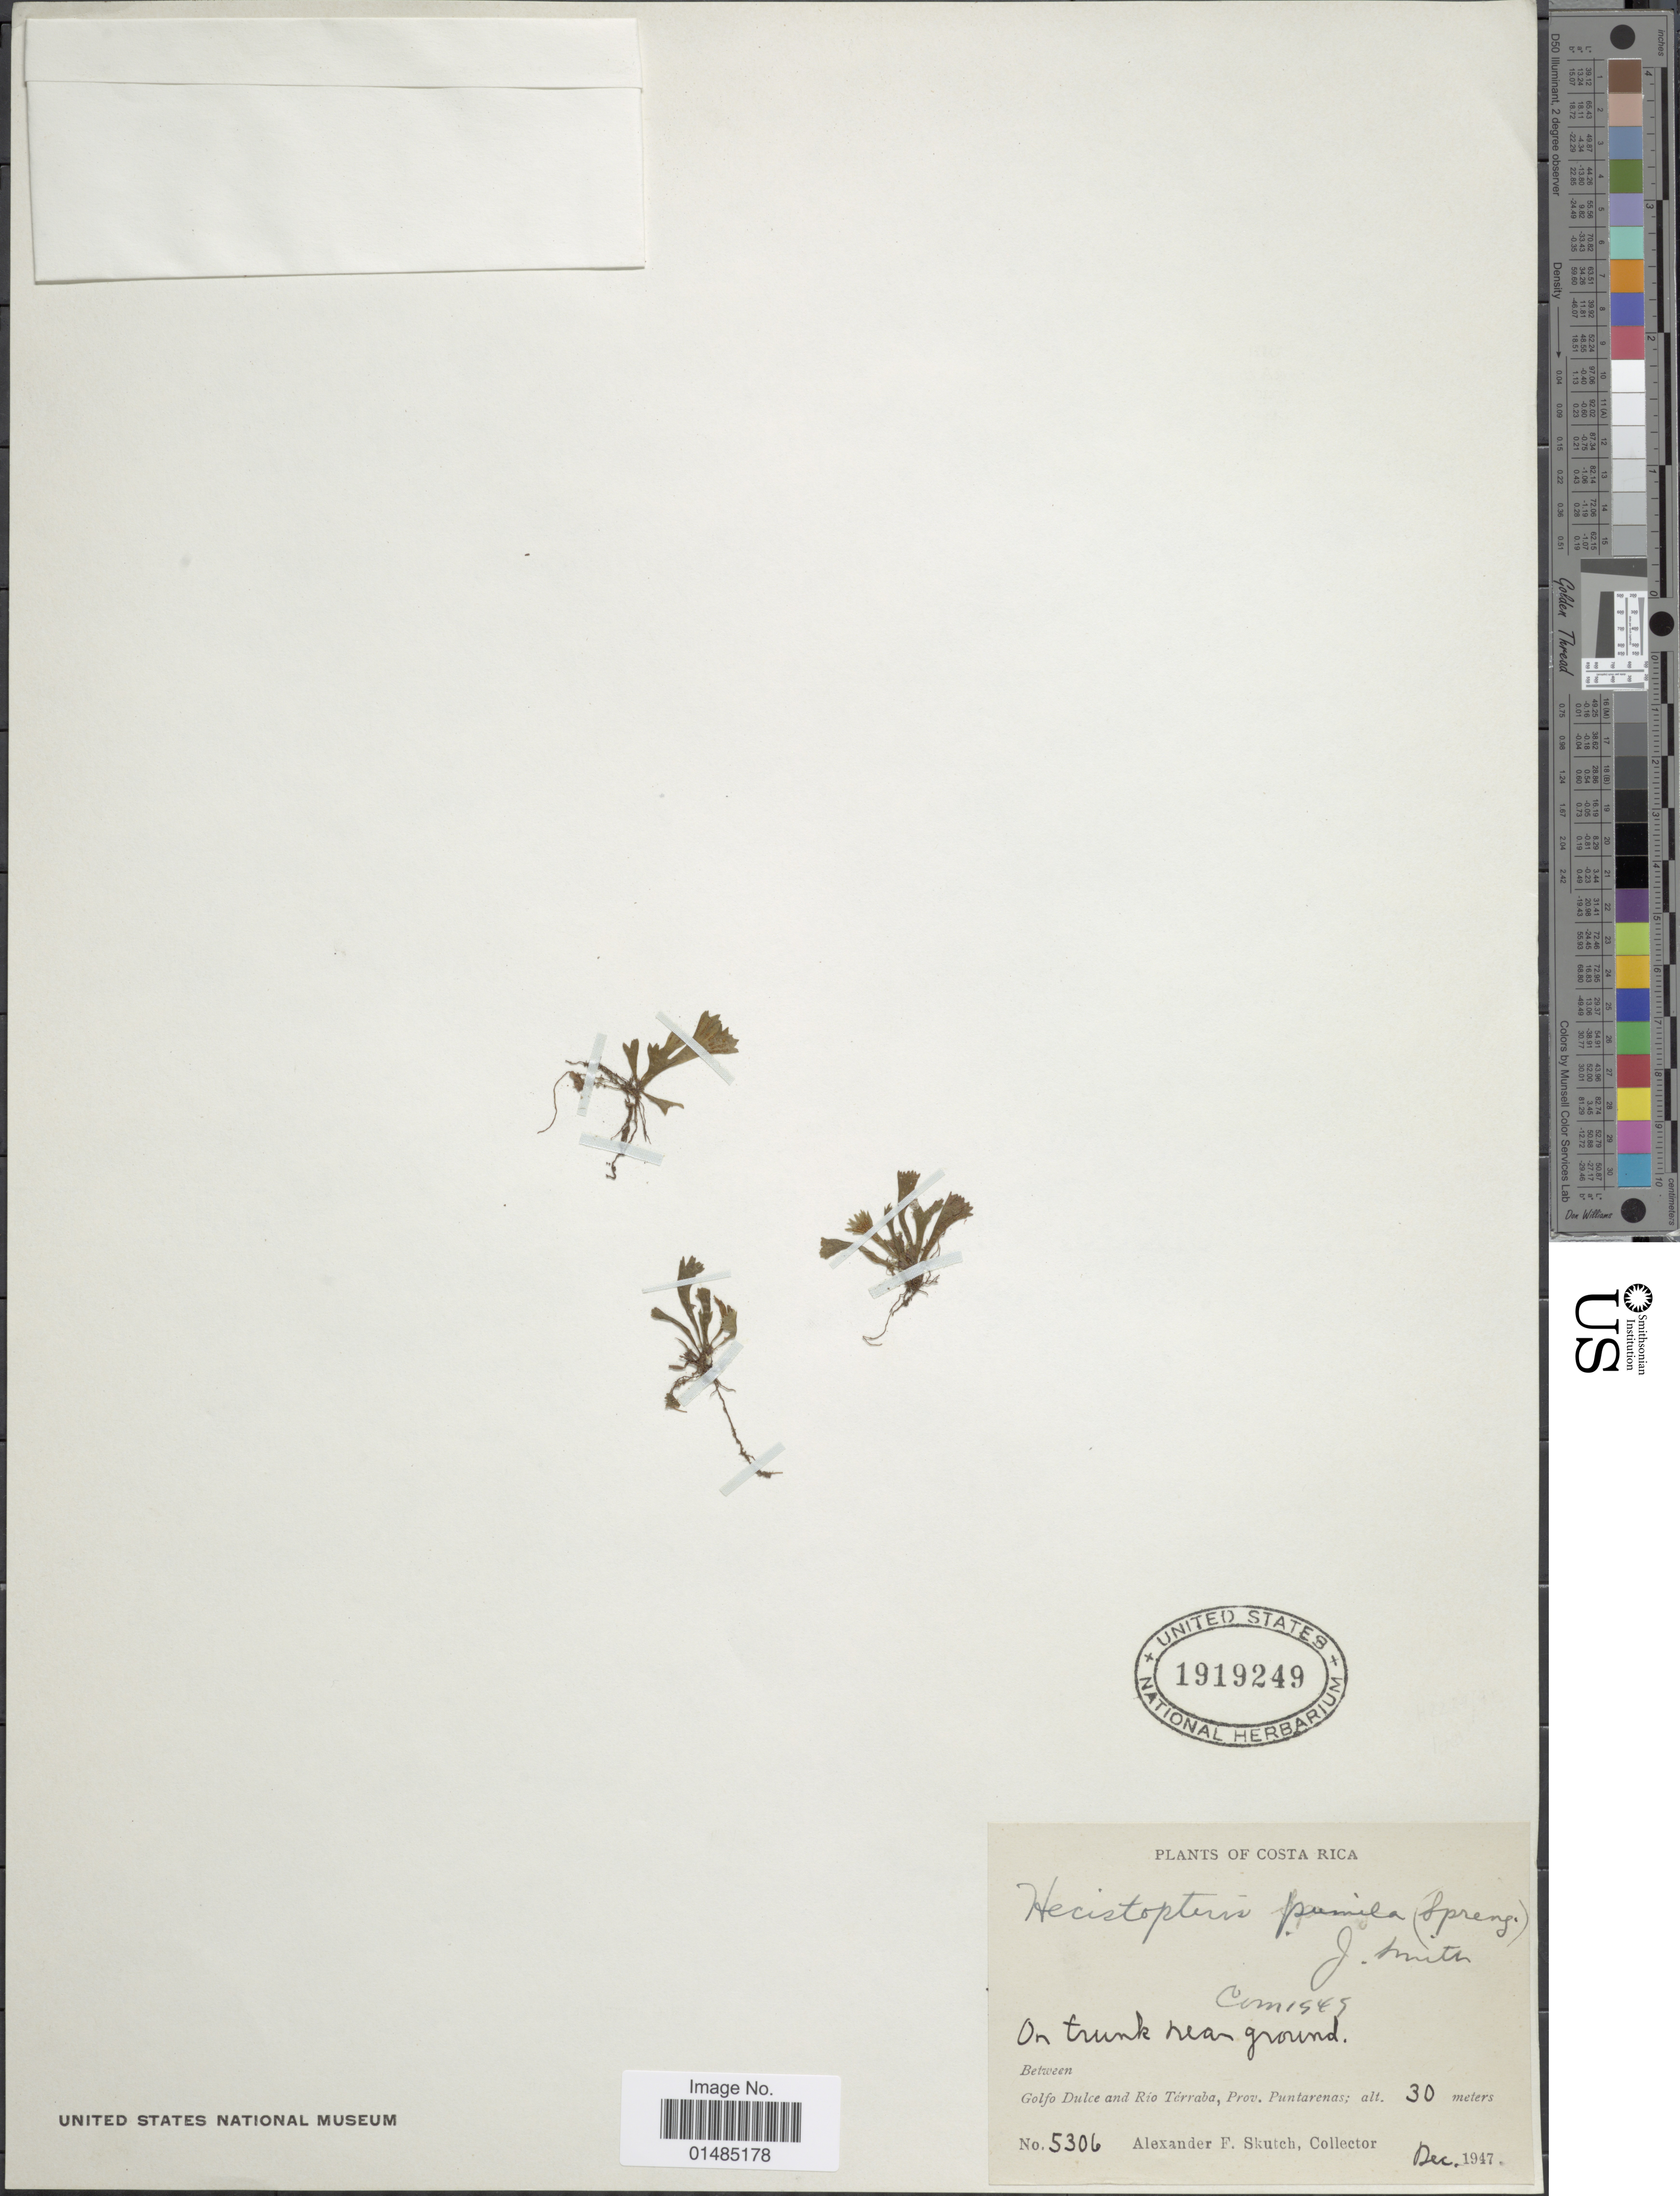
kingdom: Plantae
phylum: Tracheophyta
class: Polypodiopsida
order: Polypodiales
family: Pteridaceae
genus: Hecistopteris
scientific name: Hecistopteris pumila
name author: Christ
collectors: A. F. Skutch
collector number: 5306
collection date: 1947-12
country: Costa Rica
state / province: Puntarenas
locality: Costa Rica, Between Golfo Dulce and Río Térraba, Prov. Puntarenas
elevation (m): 30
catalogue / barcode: US 1919249